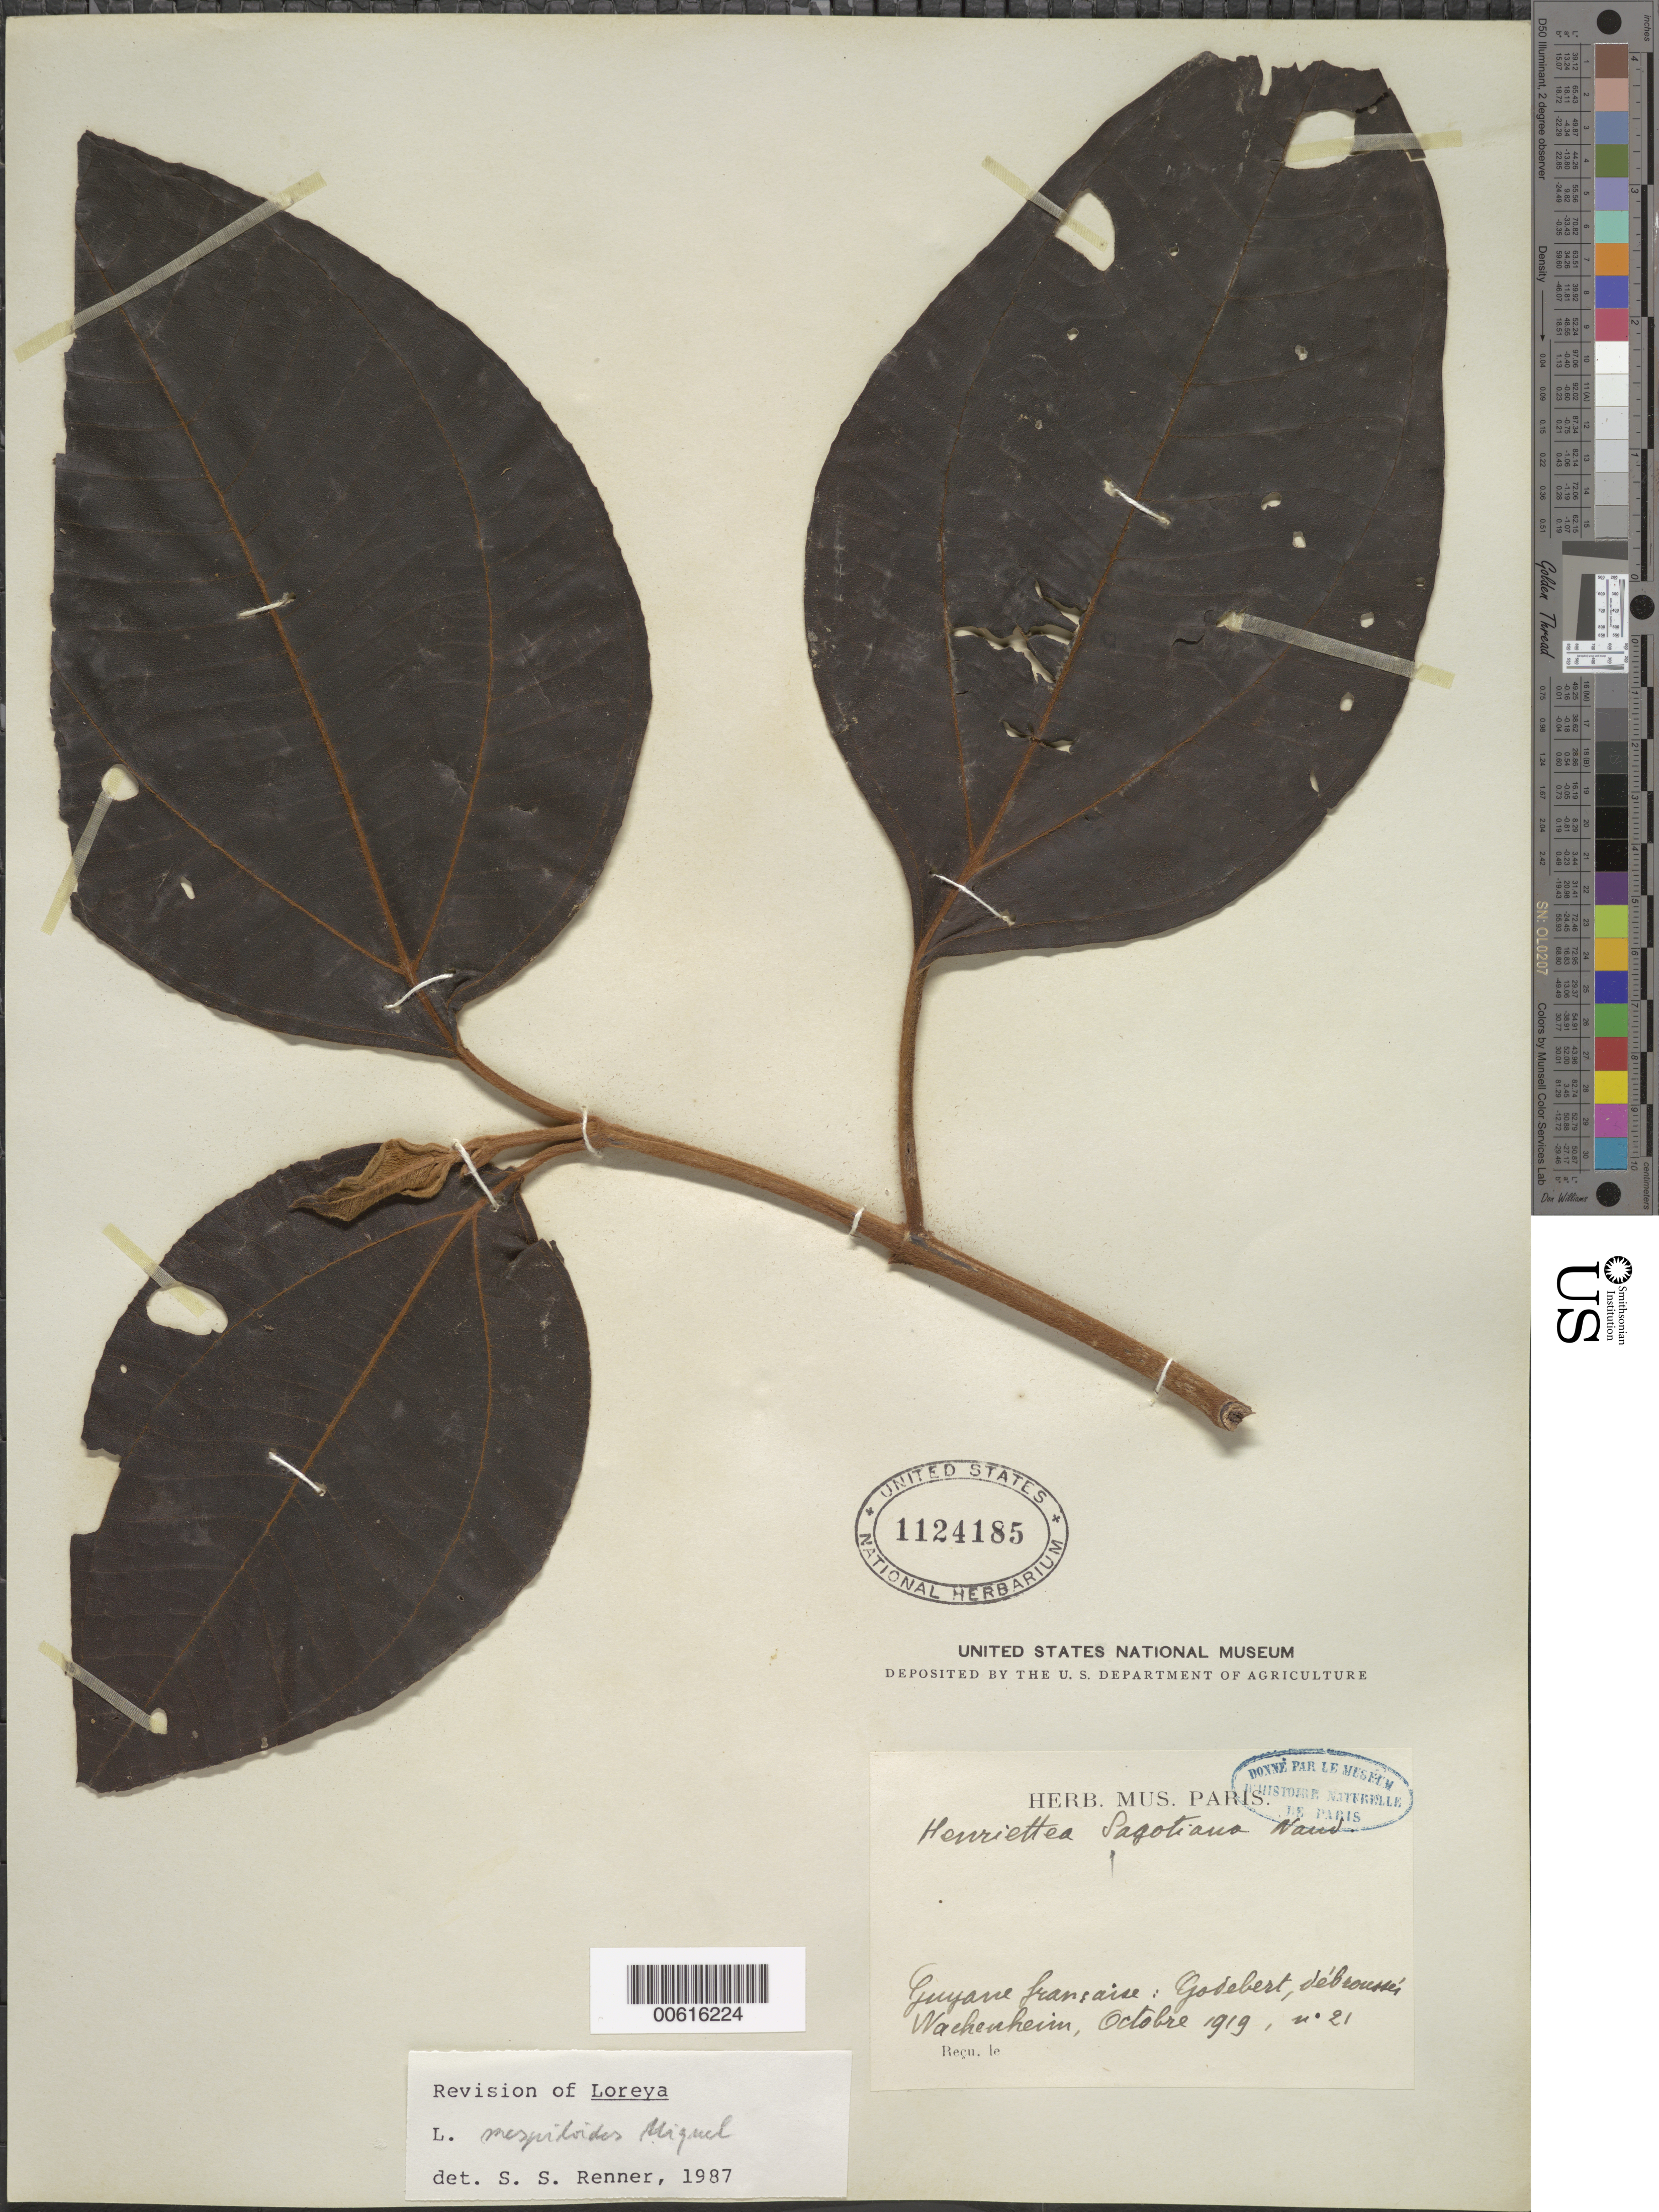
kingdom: Plantae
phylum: Tracheophyta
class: Magnoliopsida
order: Myrtales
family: Melastomataceae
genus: Bellucia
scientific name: Bellucia mespiloides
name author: (Miq.) J.F. Macbr.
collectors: G. Wachenheim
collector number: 21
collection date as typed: Oct-19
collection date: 1919-10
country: French Guiana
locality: Godebert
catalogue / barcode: US 1124185